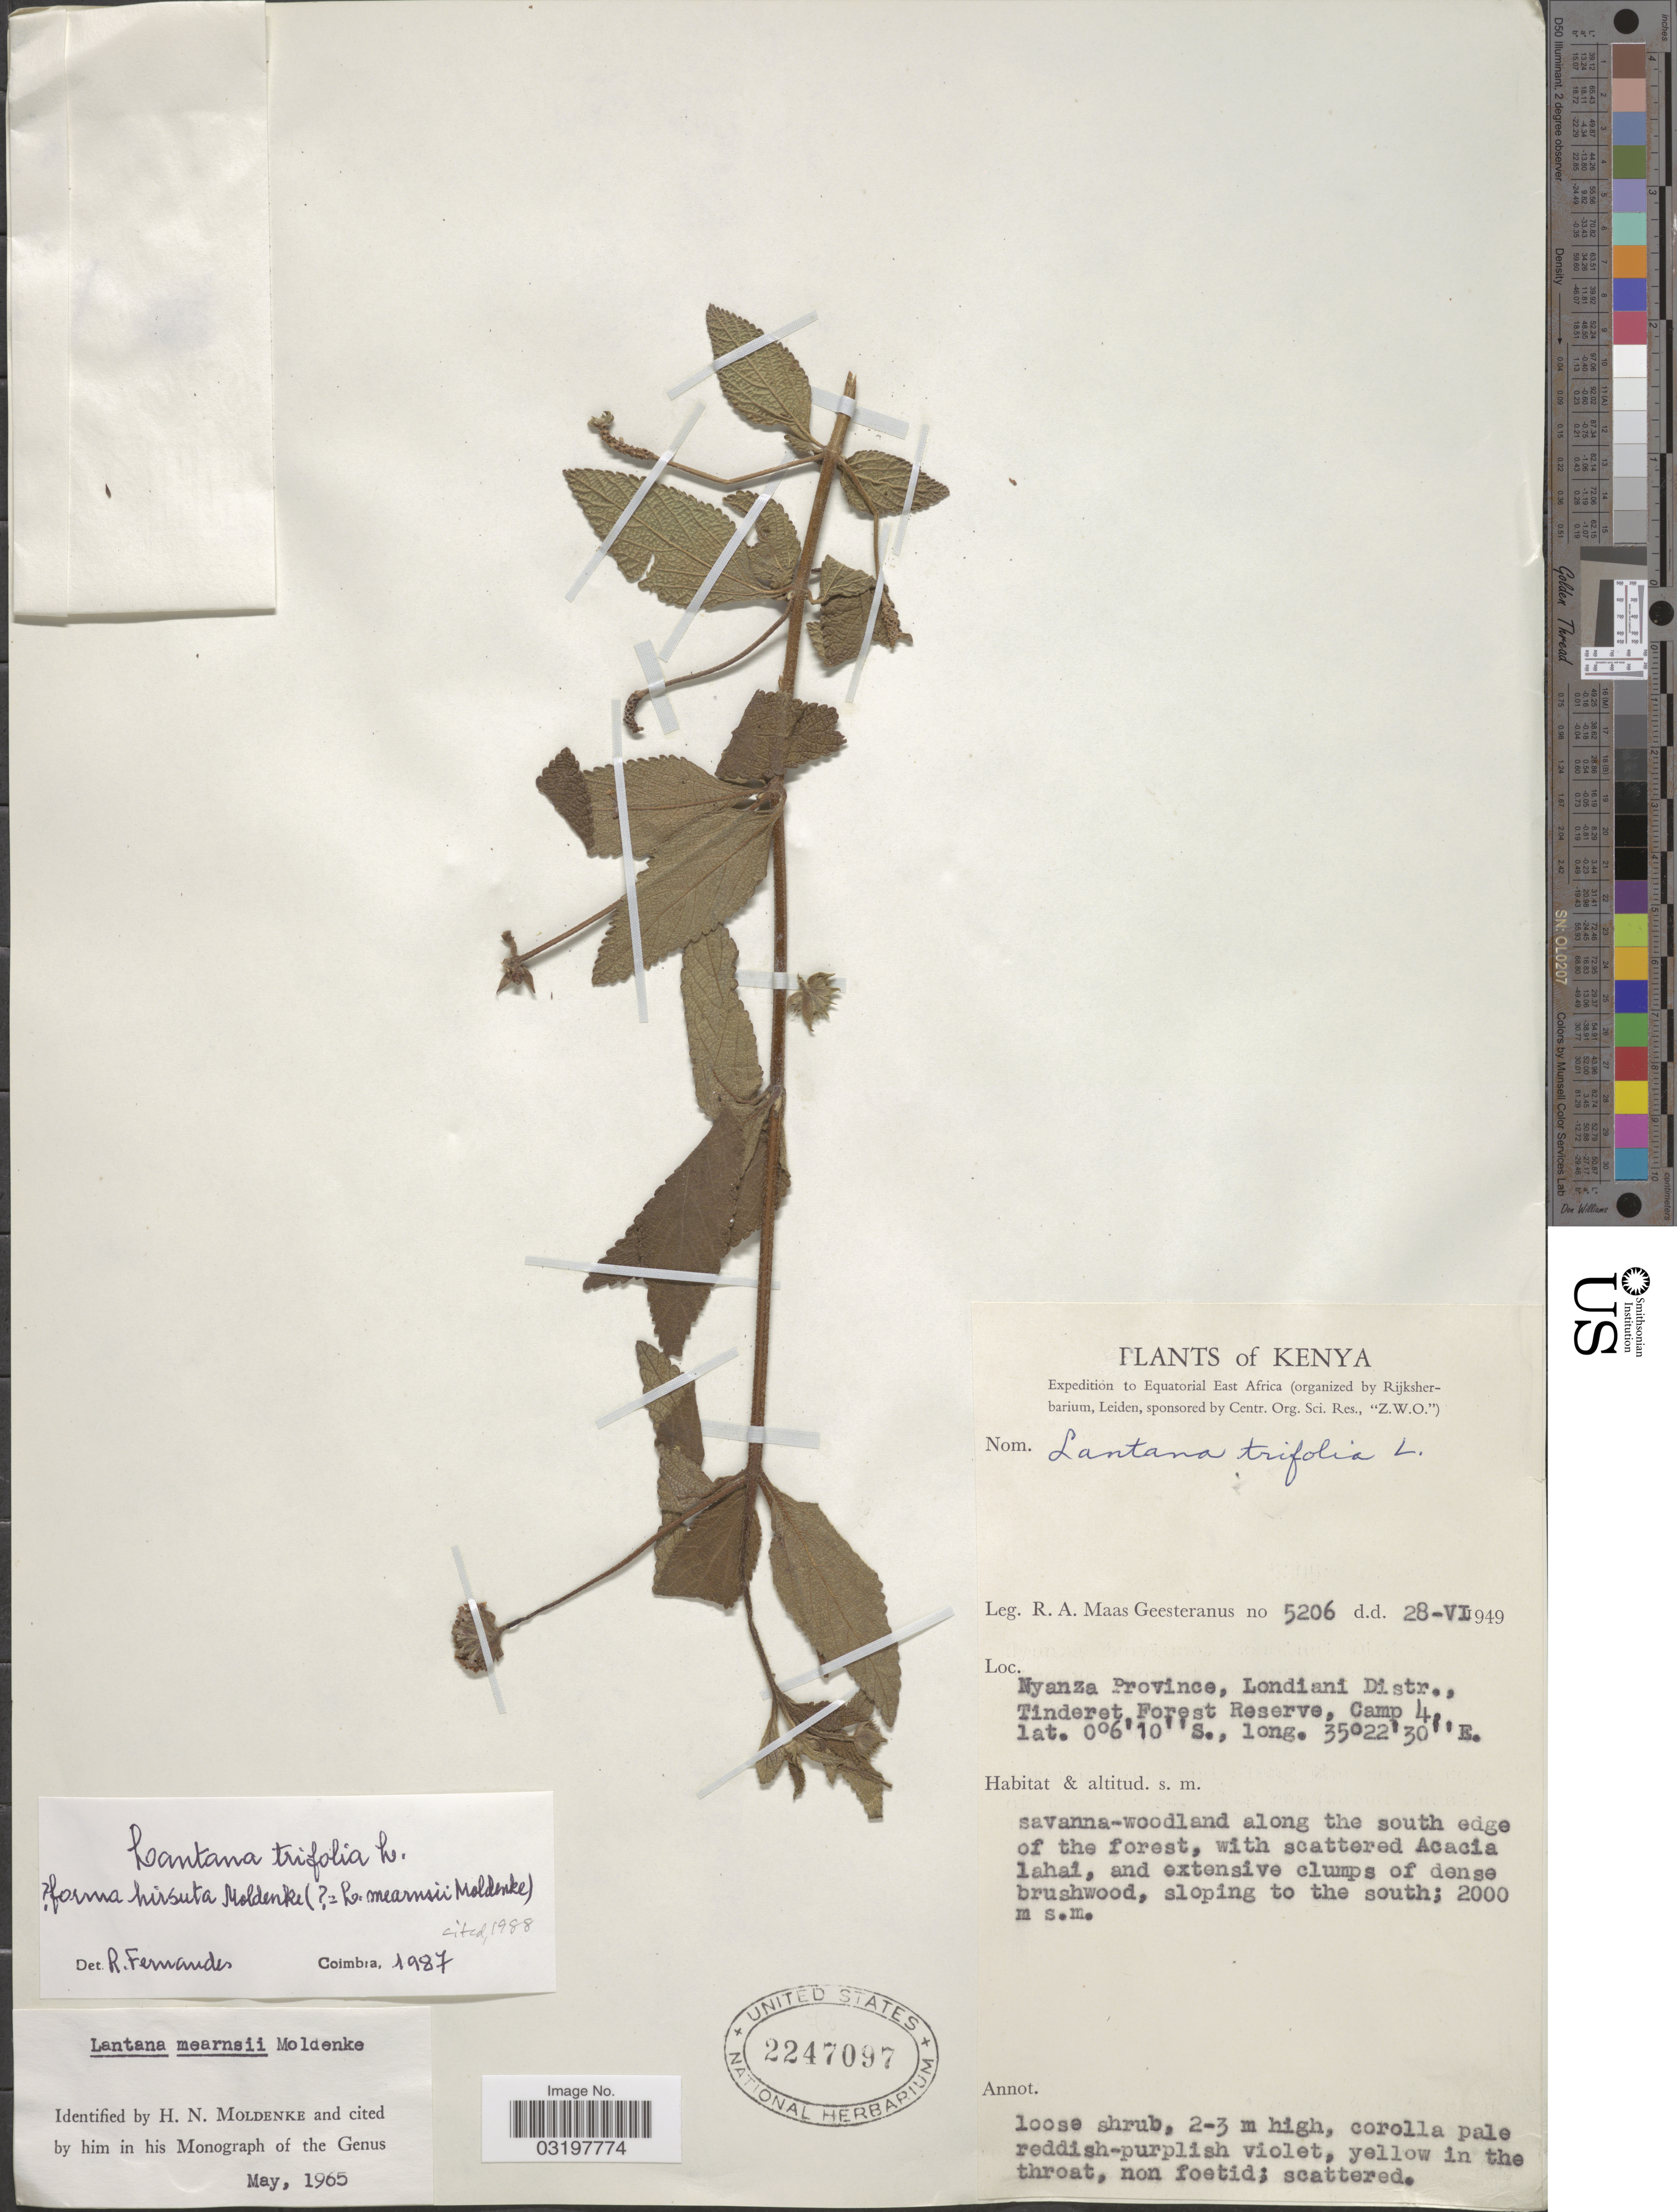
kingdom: Plantae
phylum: Tracheophyta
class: Magnoliopsida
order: Lamiales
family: Verbenaceae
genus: Lantana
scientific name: Lantana trifolia f. hirsuta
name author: Moldenke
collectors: R. A. Maas Geesteranus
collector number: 5206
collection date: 1949-06-28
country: Kenya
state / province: Kericho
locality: Equatorial East Africa, Nyanza Province, Londiani Distr., Tinderet Forest Reserve, Camp 4.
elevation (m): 2000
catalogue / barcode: US 2247097